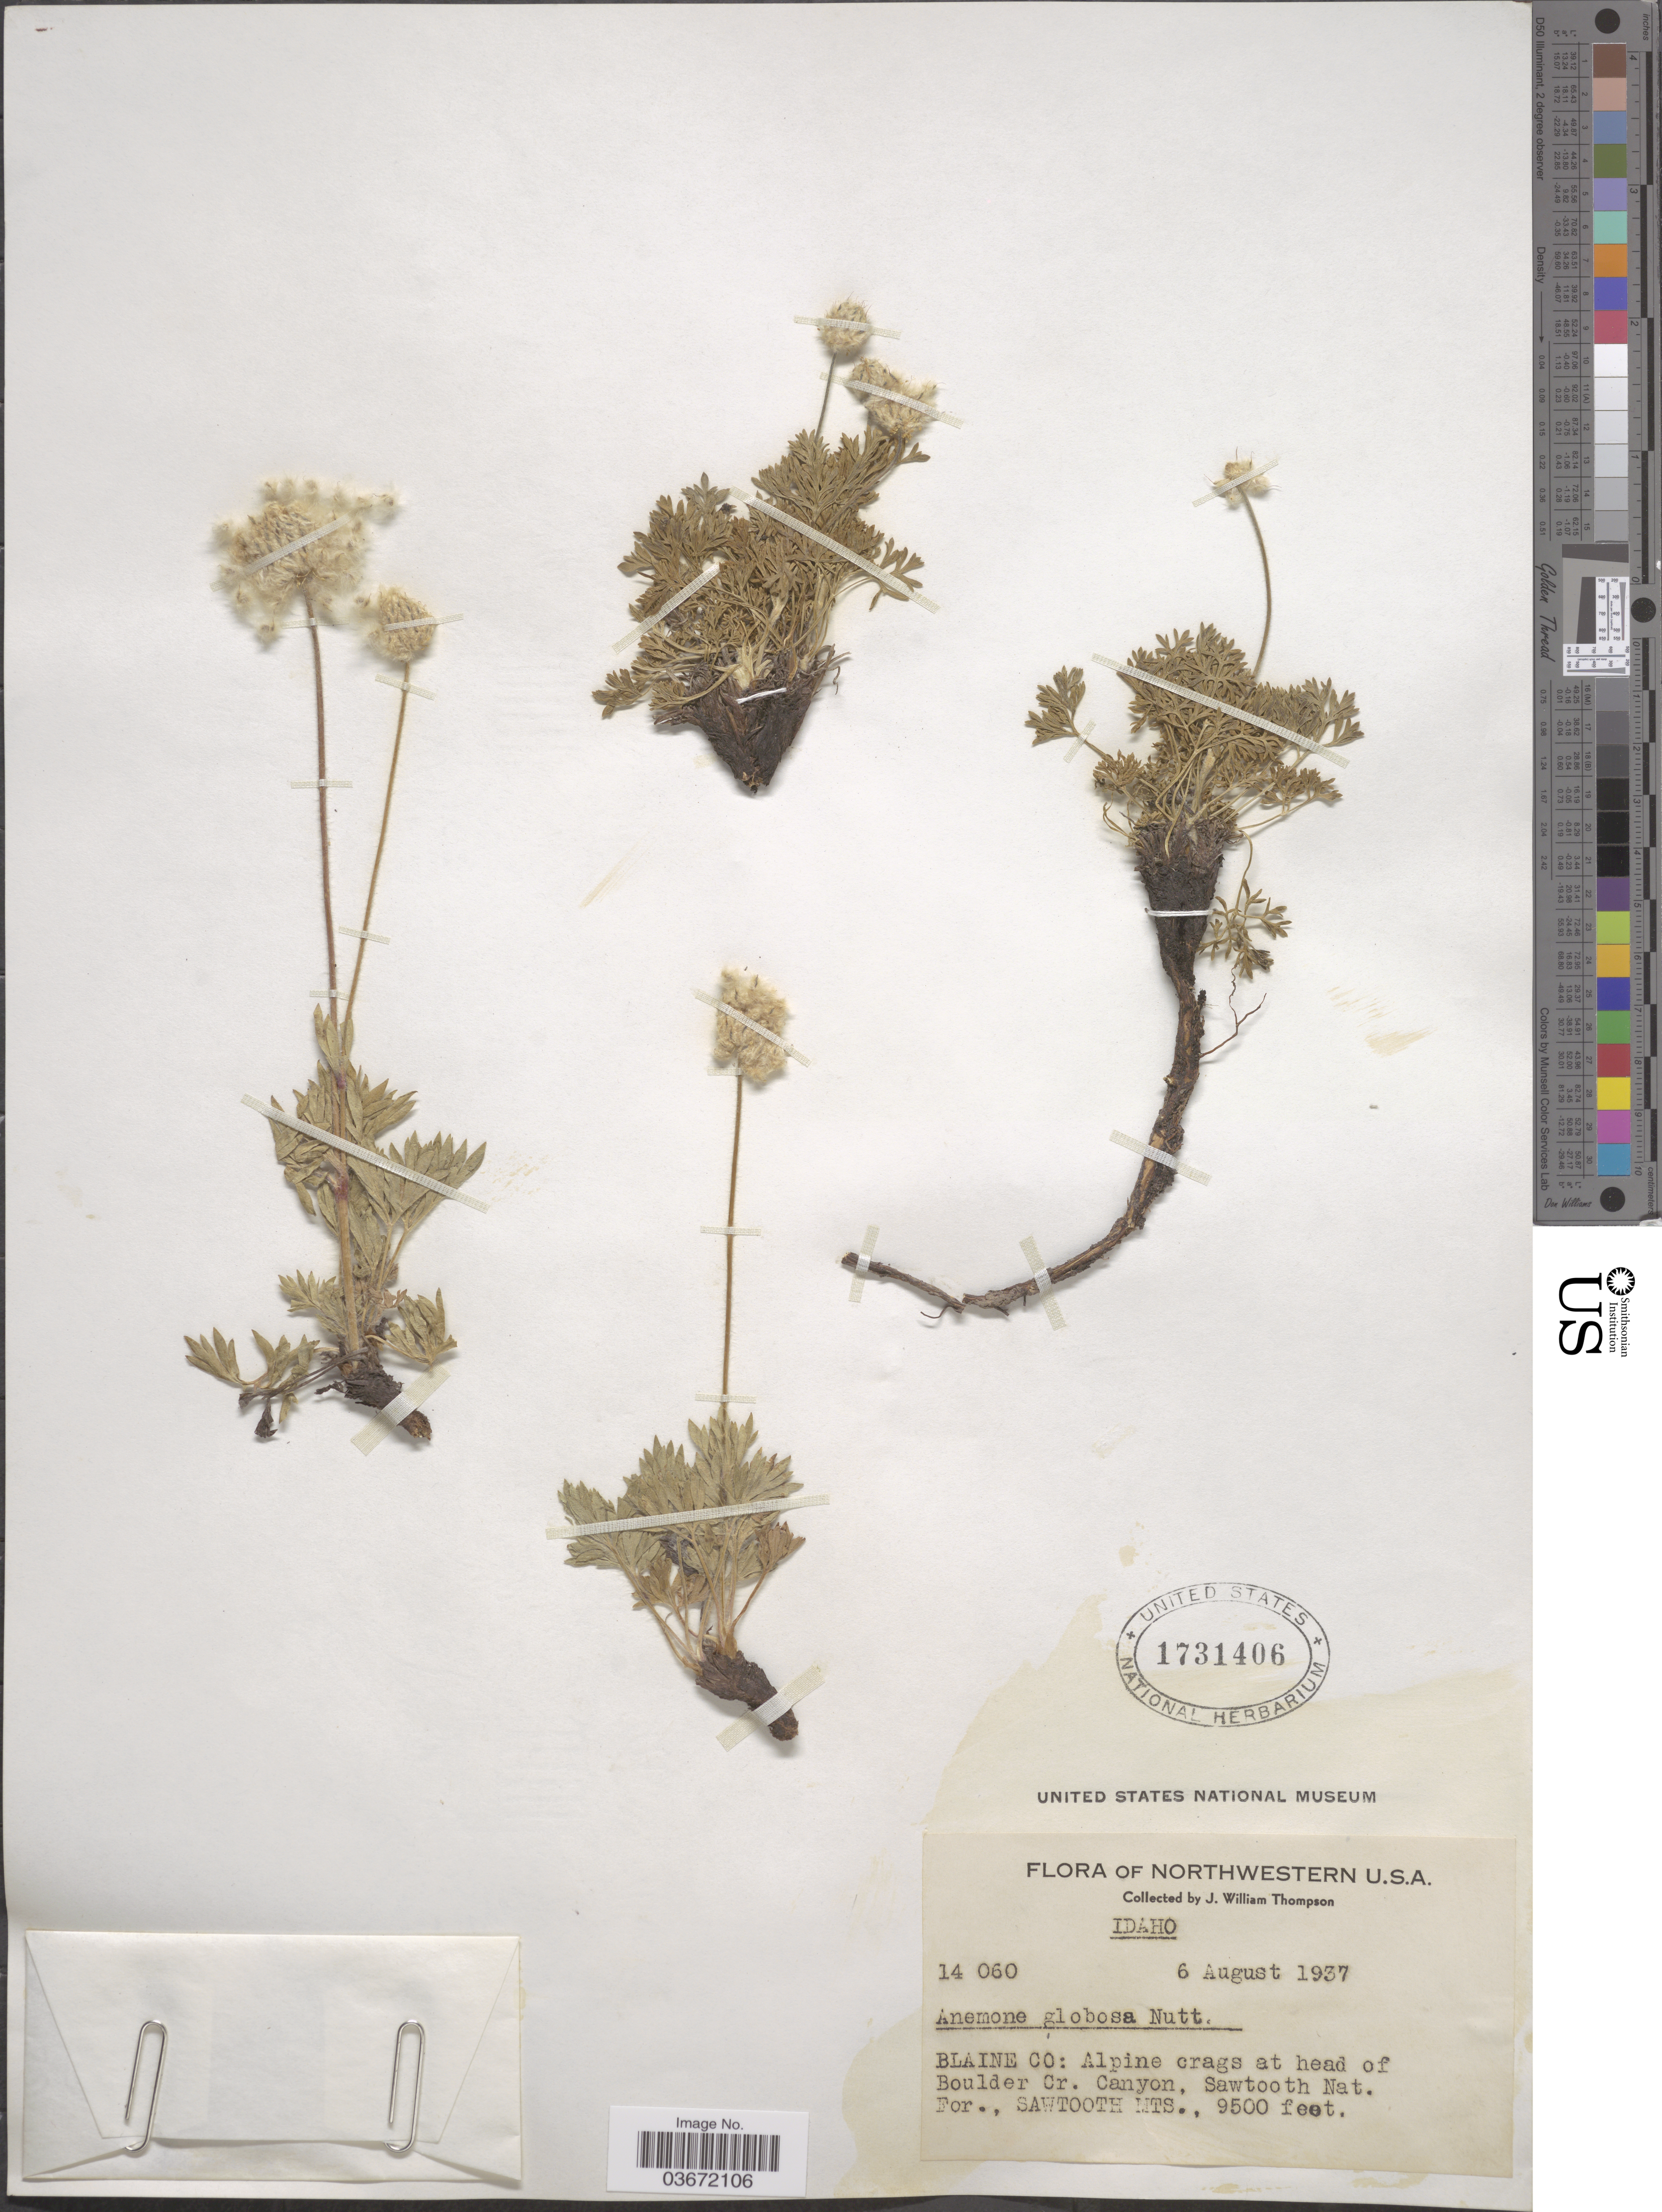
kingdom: Plantae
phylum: Tracheophyta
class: Magnoliopsida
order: Ranunculales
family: Ranunculaceae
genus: Anemone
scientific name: Anemone multifida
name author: Poir.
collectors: J. W. Thompson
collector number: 14060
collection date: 1937-08-06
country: United States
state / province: Idaho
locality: Northwestern U.S.A. Blaine Co: Alpine crags at head of Boulder Cr. Canyon, Sawtooth Nat. For., Sawtooth Mts.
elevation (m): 2896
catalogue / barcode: US 1731406